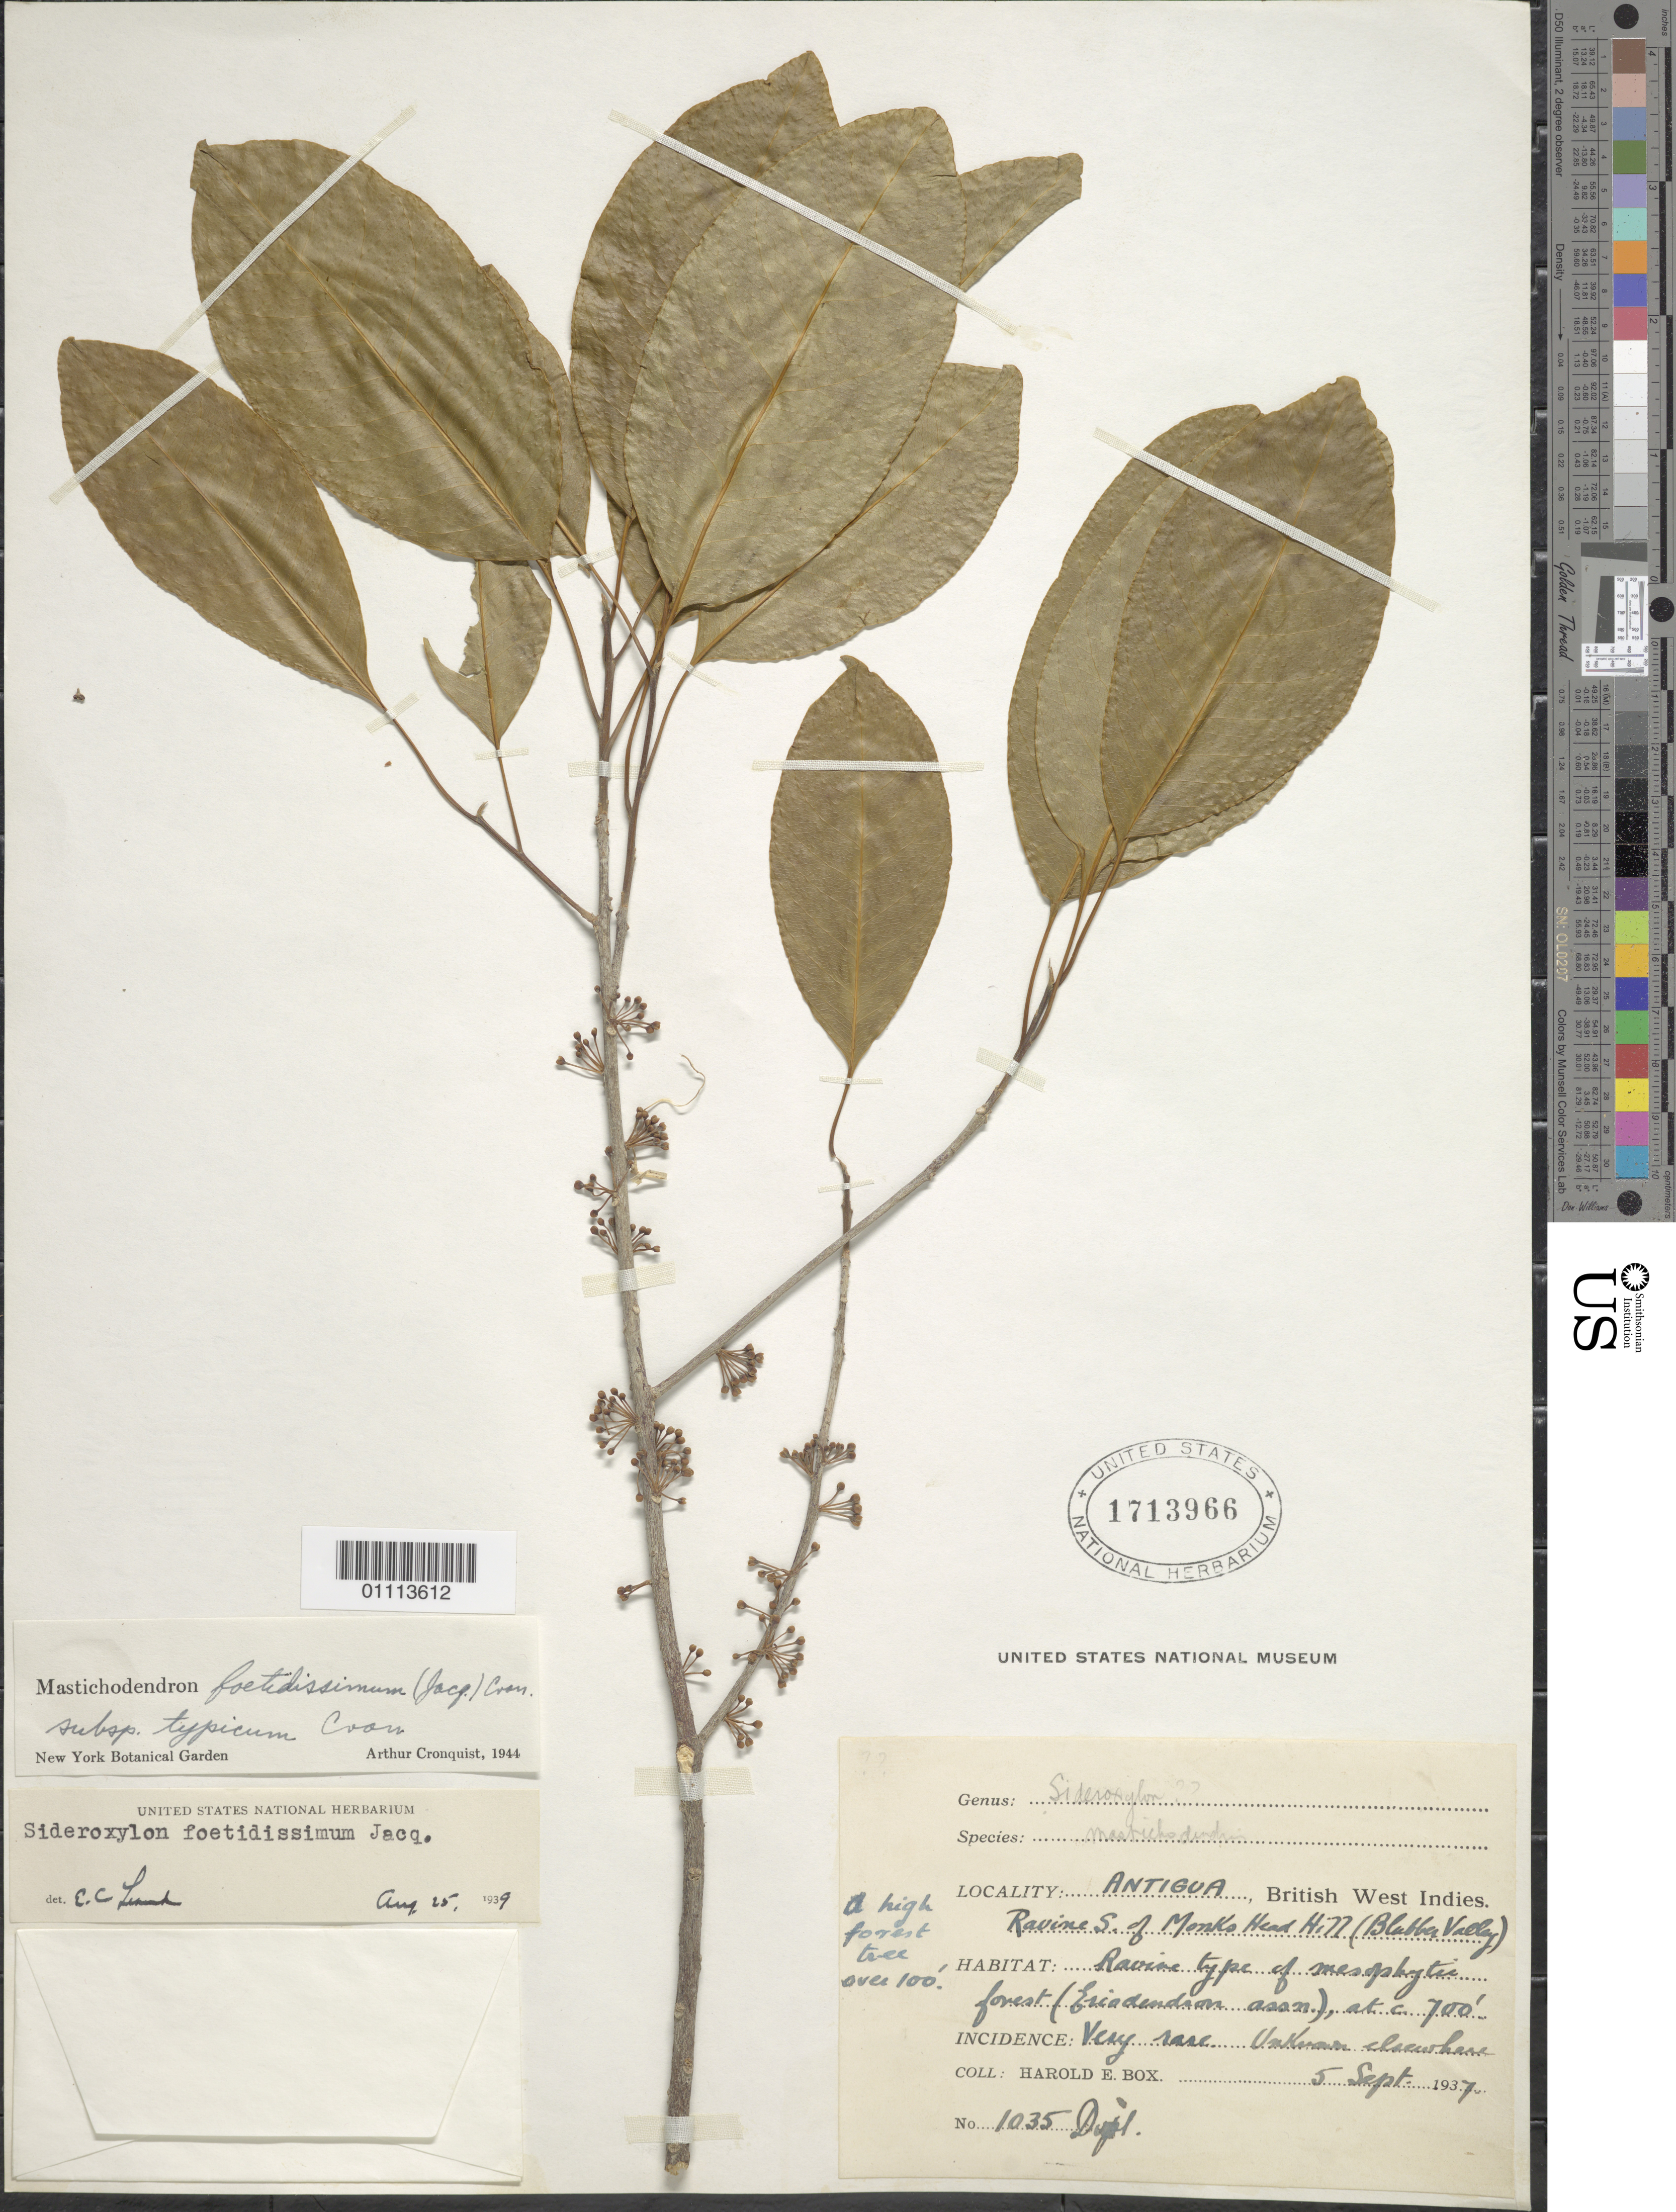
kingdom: Plantae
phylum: Tracheophyta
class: Magnoliopsida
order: Ericales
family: Sapotaceae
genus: Sideroxylon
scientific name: Sideroxylon foetidissimum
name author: Jacq.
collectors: H. E. Box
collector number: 1035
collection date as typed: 05 Sep 1937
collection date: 1937-09-05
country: Antigua and Barbuda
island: Antigua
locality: Ravine S. of Monks Head Hill, Blubber Valley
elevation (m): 30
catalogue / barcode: US 1713966